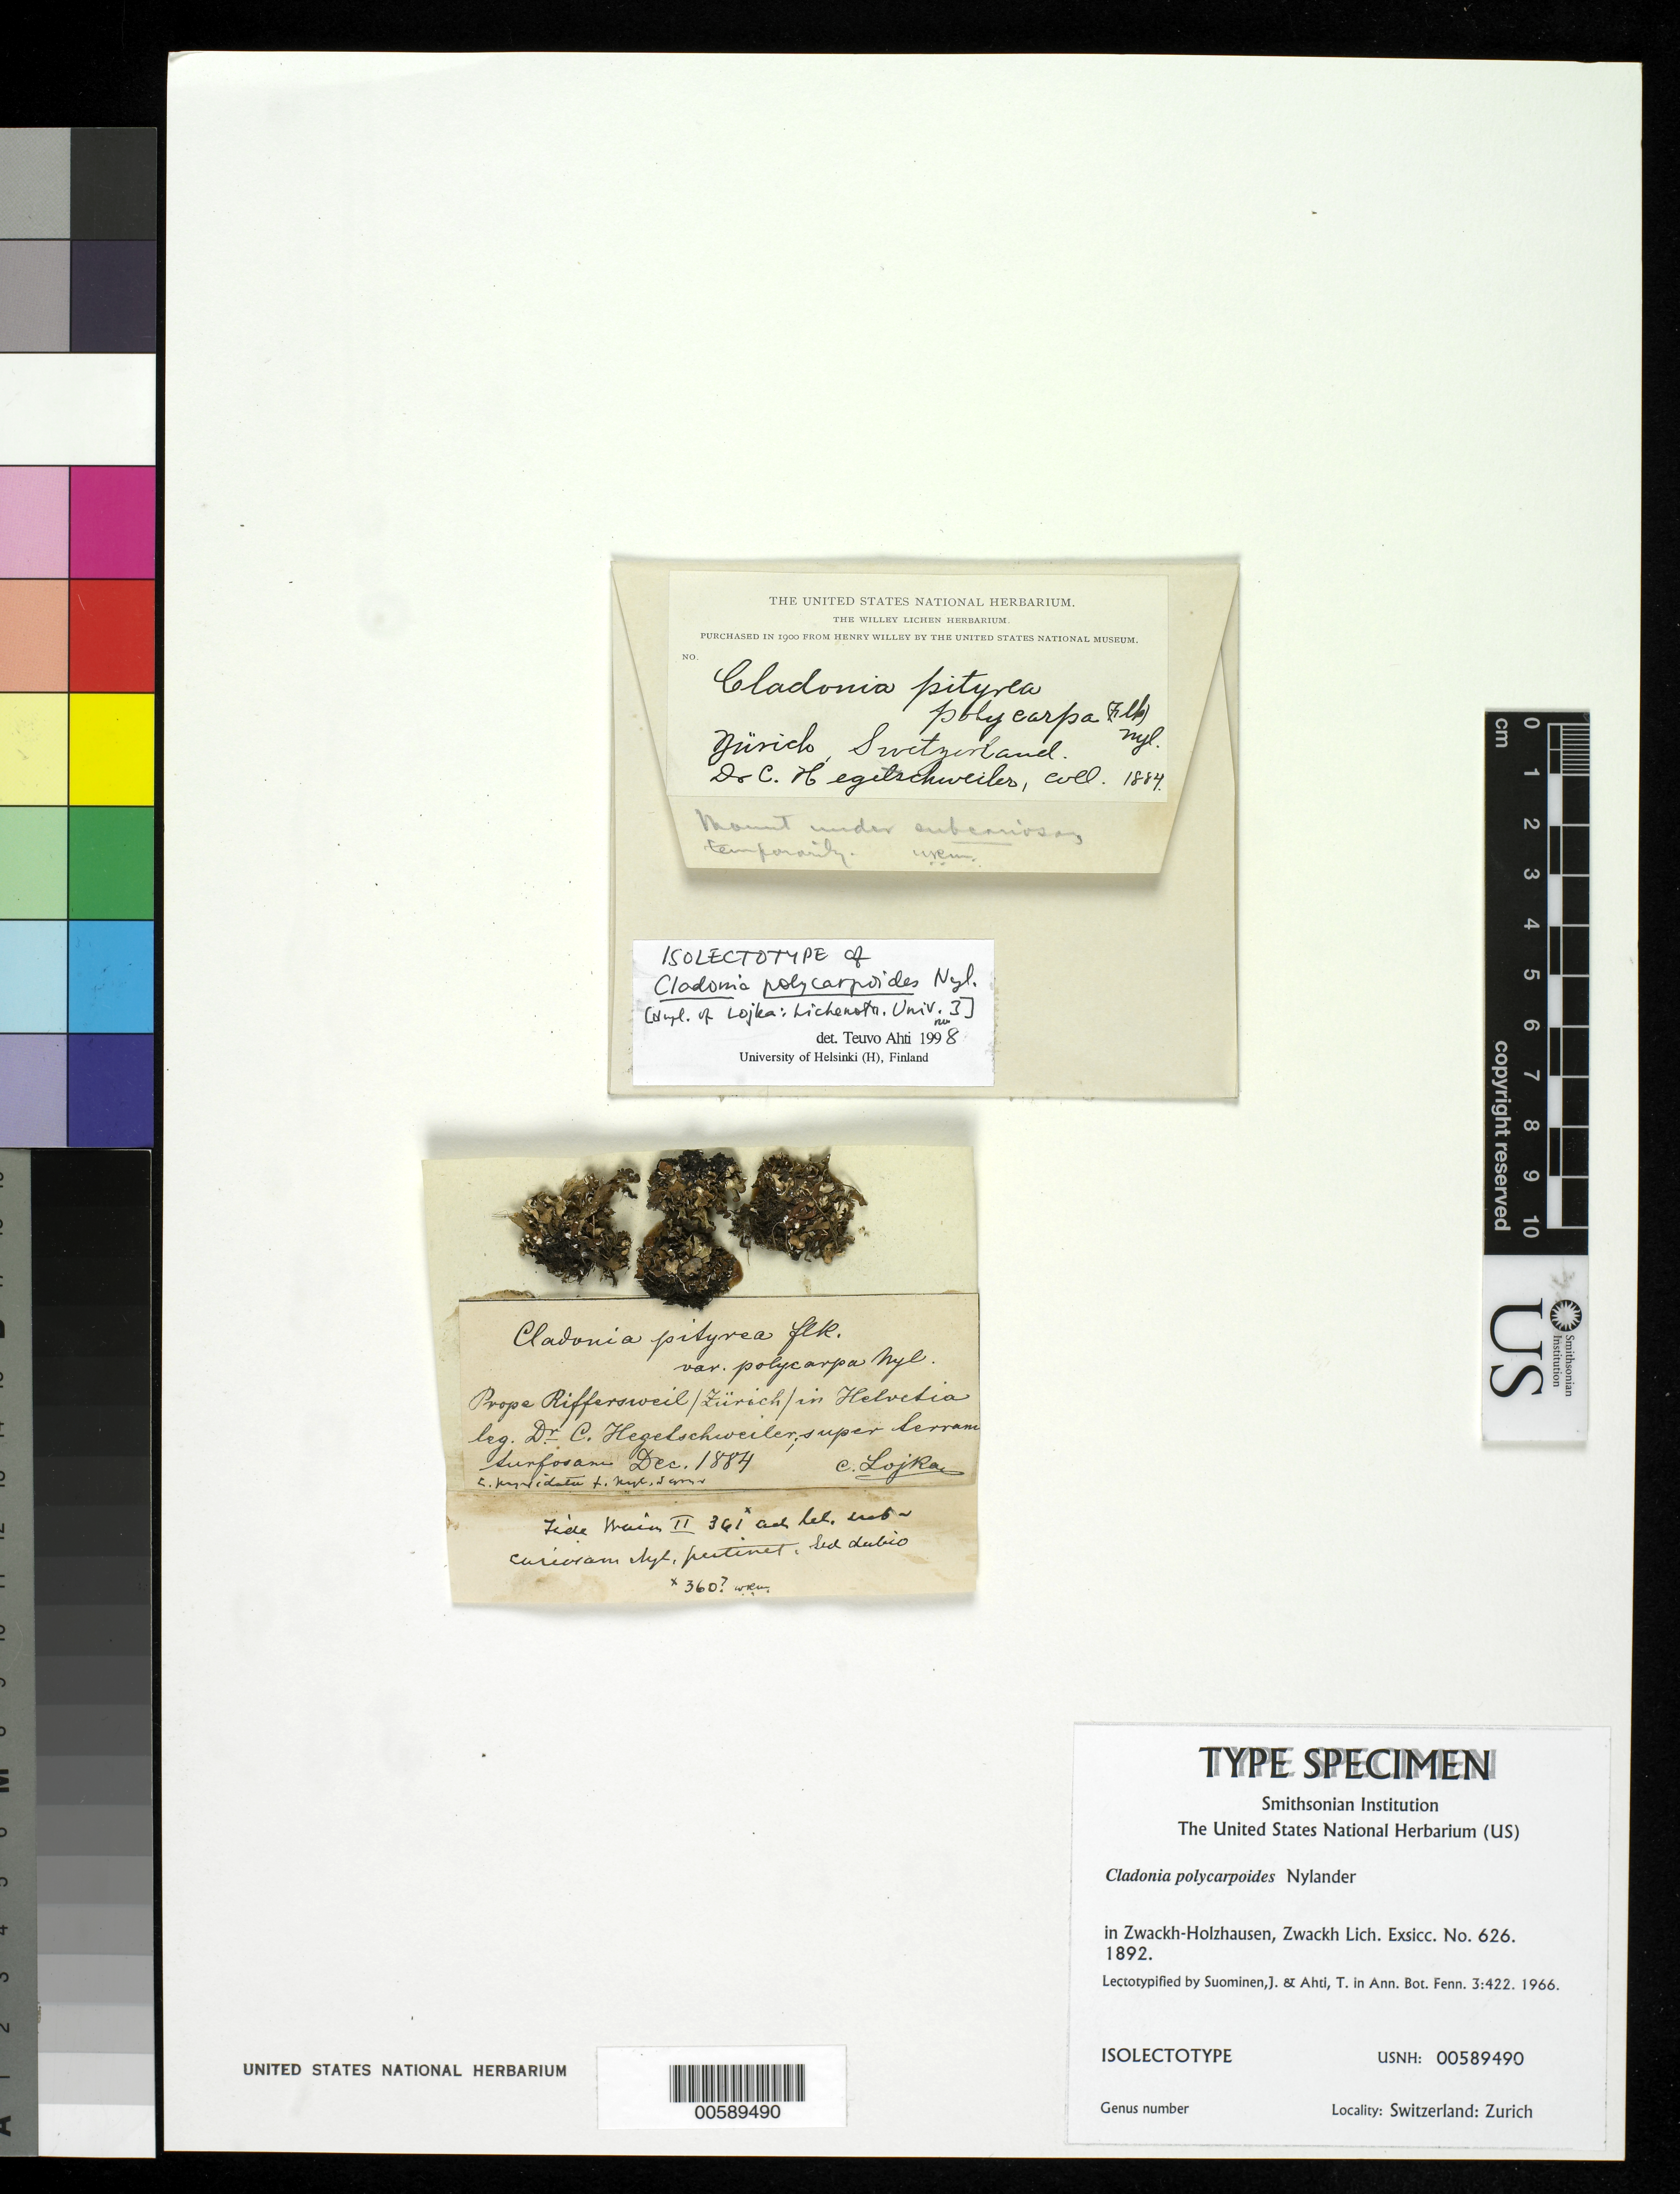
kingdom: Fungi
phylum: Ascomycota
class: Lecanoromycetes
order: Lecanorales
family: Cladoniaceae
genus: Cladonia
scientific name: Cladonia polycarpoides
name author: Nyl. in Zwackh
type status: Isolectotype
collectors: C. Hegetschweiler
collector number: Zwackh Lich. Exs. 626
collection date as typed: Dec 1884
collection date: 1884-12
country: Switzerland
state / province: Zurich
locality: Prope Riffersweil. [Near Riffersweil.]